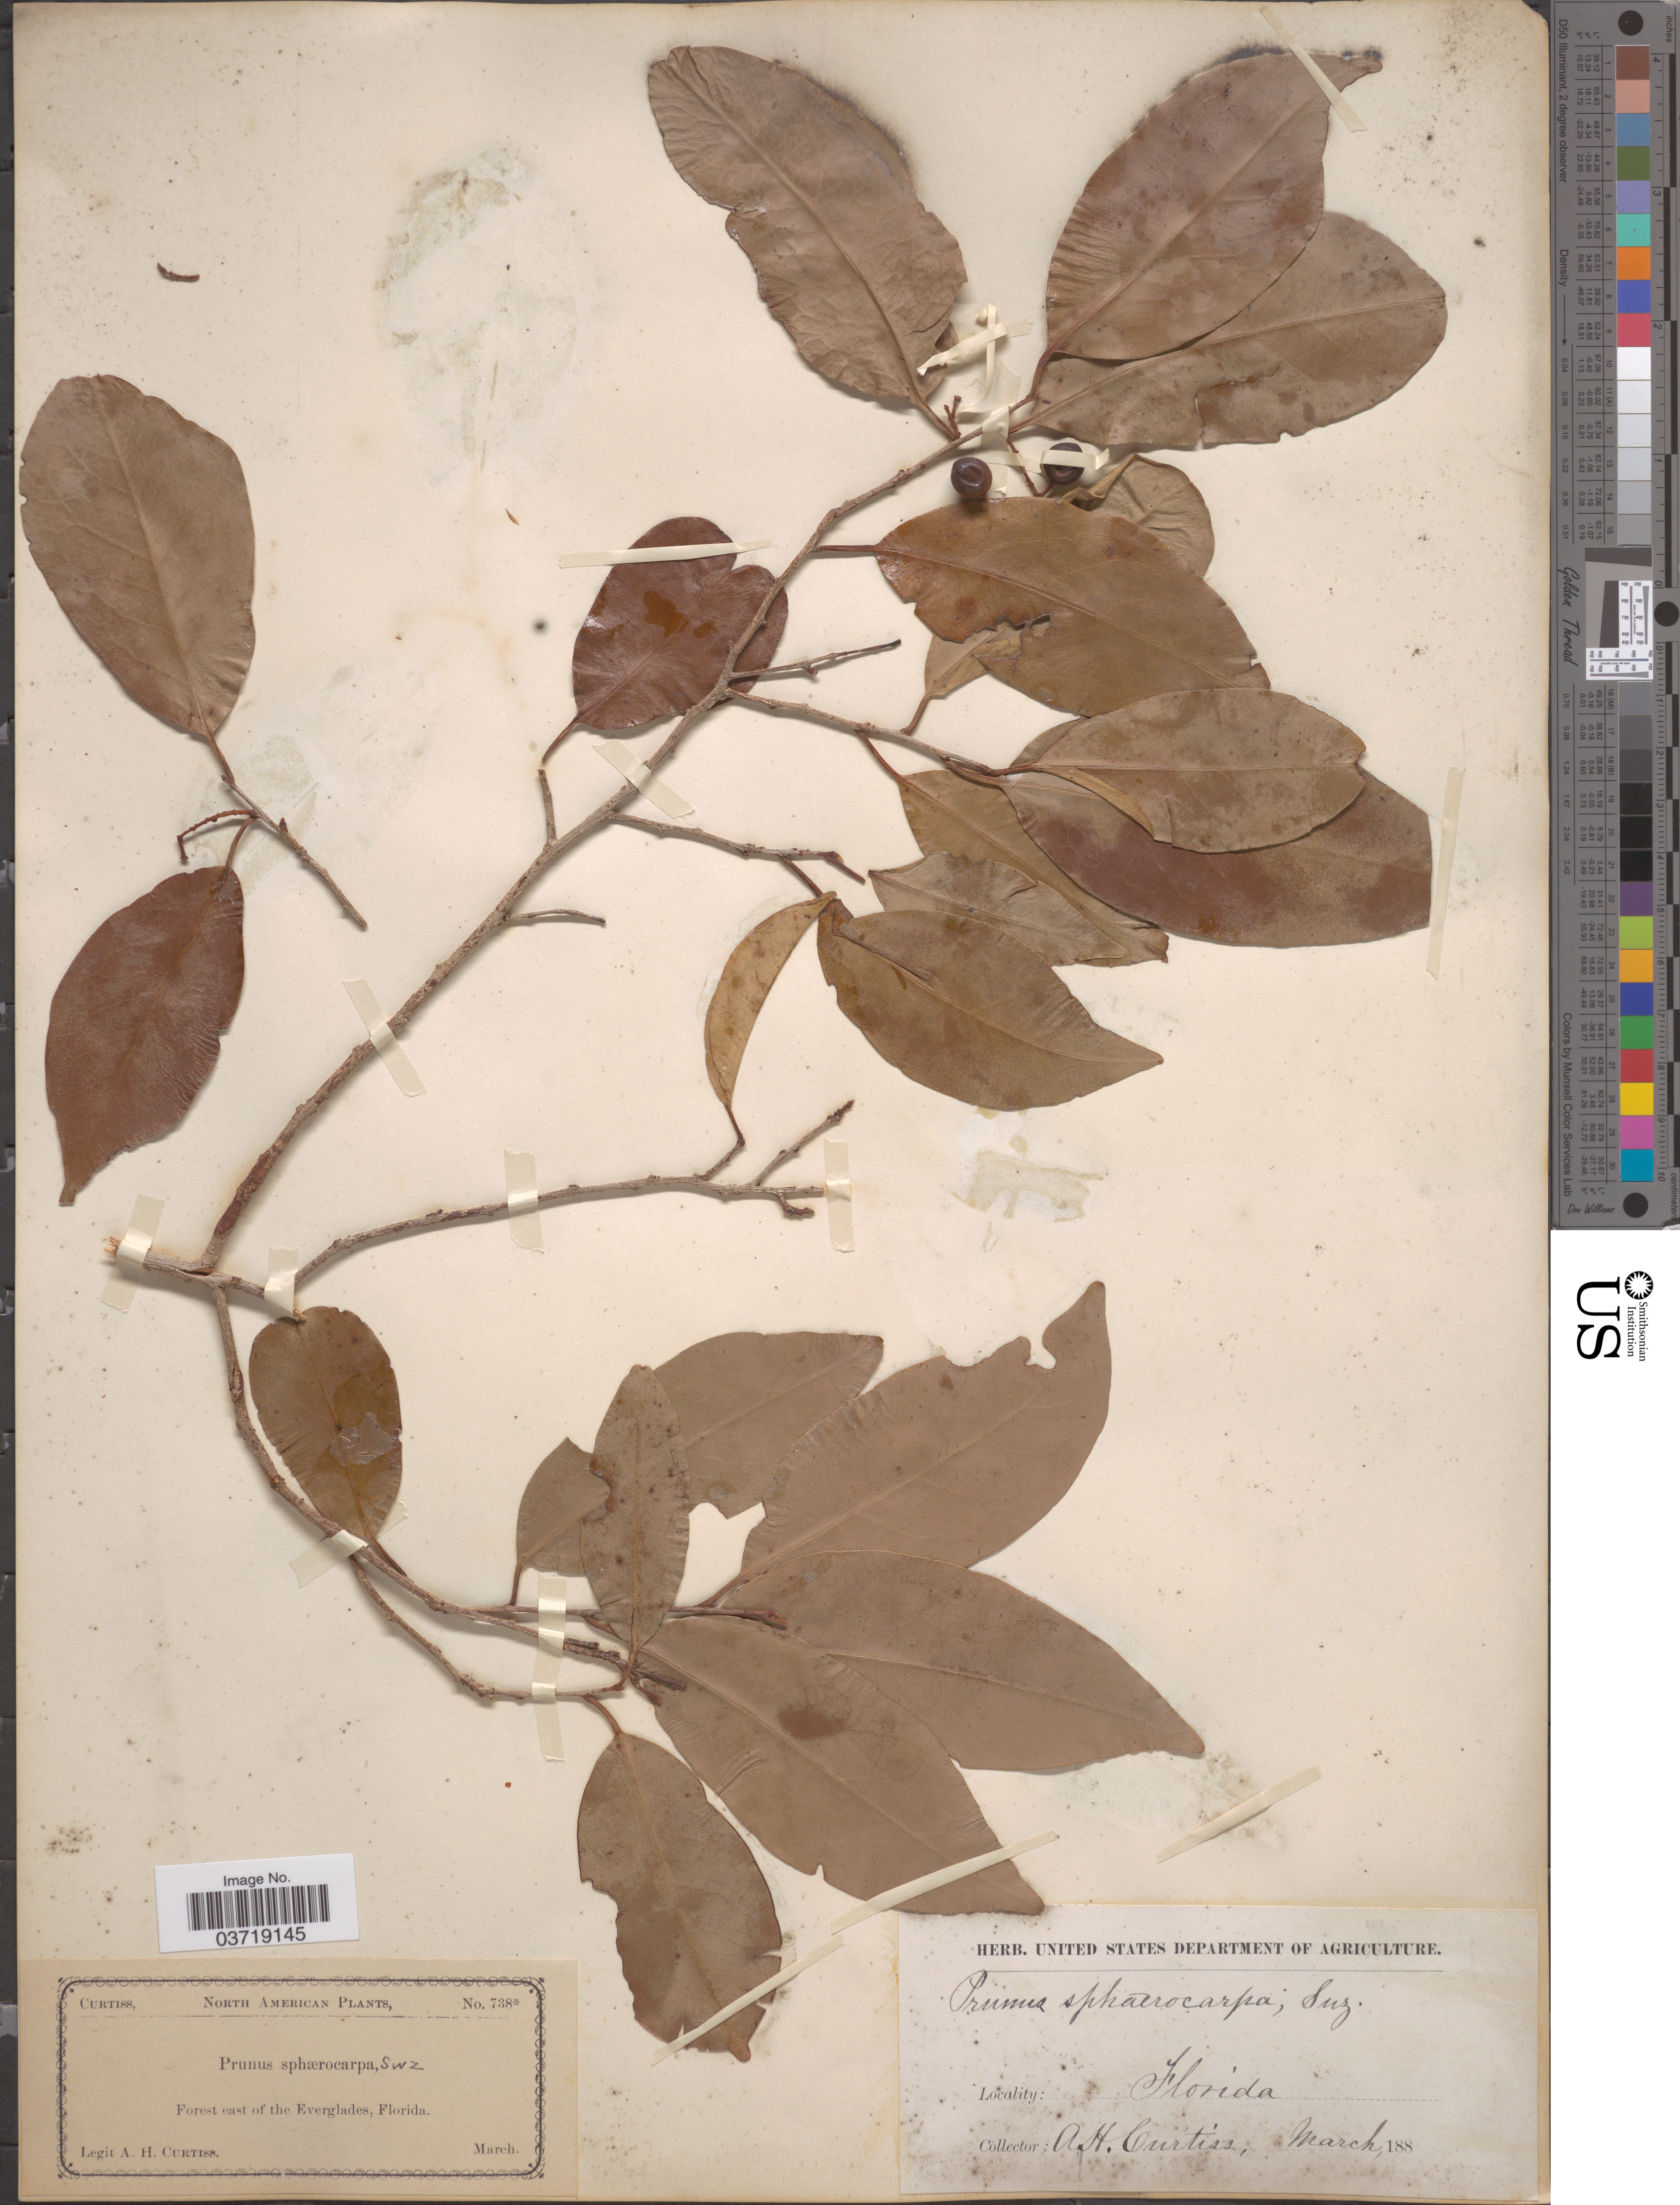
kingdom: Plantae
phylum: Tracheophyta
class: Magnoliopsida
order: Rosales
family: Rosaceae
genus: Prunus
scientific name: Prunus myrtifolia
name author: (L.) Urb.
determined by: Strong, Mark T., (BOT), Smithsonian Institution - National Museum of Natural History (UNITED STATES)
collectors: A. H. Curtiss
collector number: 738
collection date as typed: March, 188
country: United States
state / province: Florida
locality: Forest east of the Everglades.